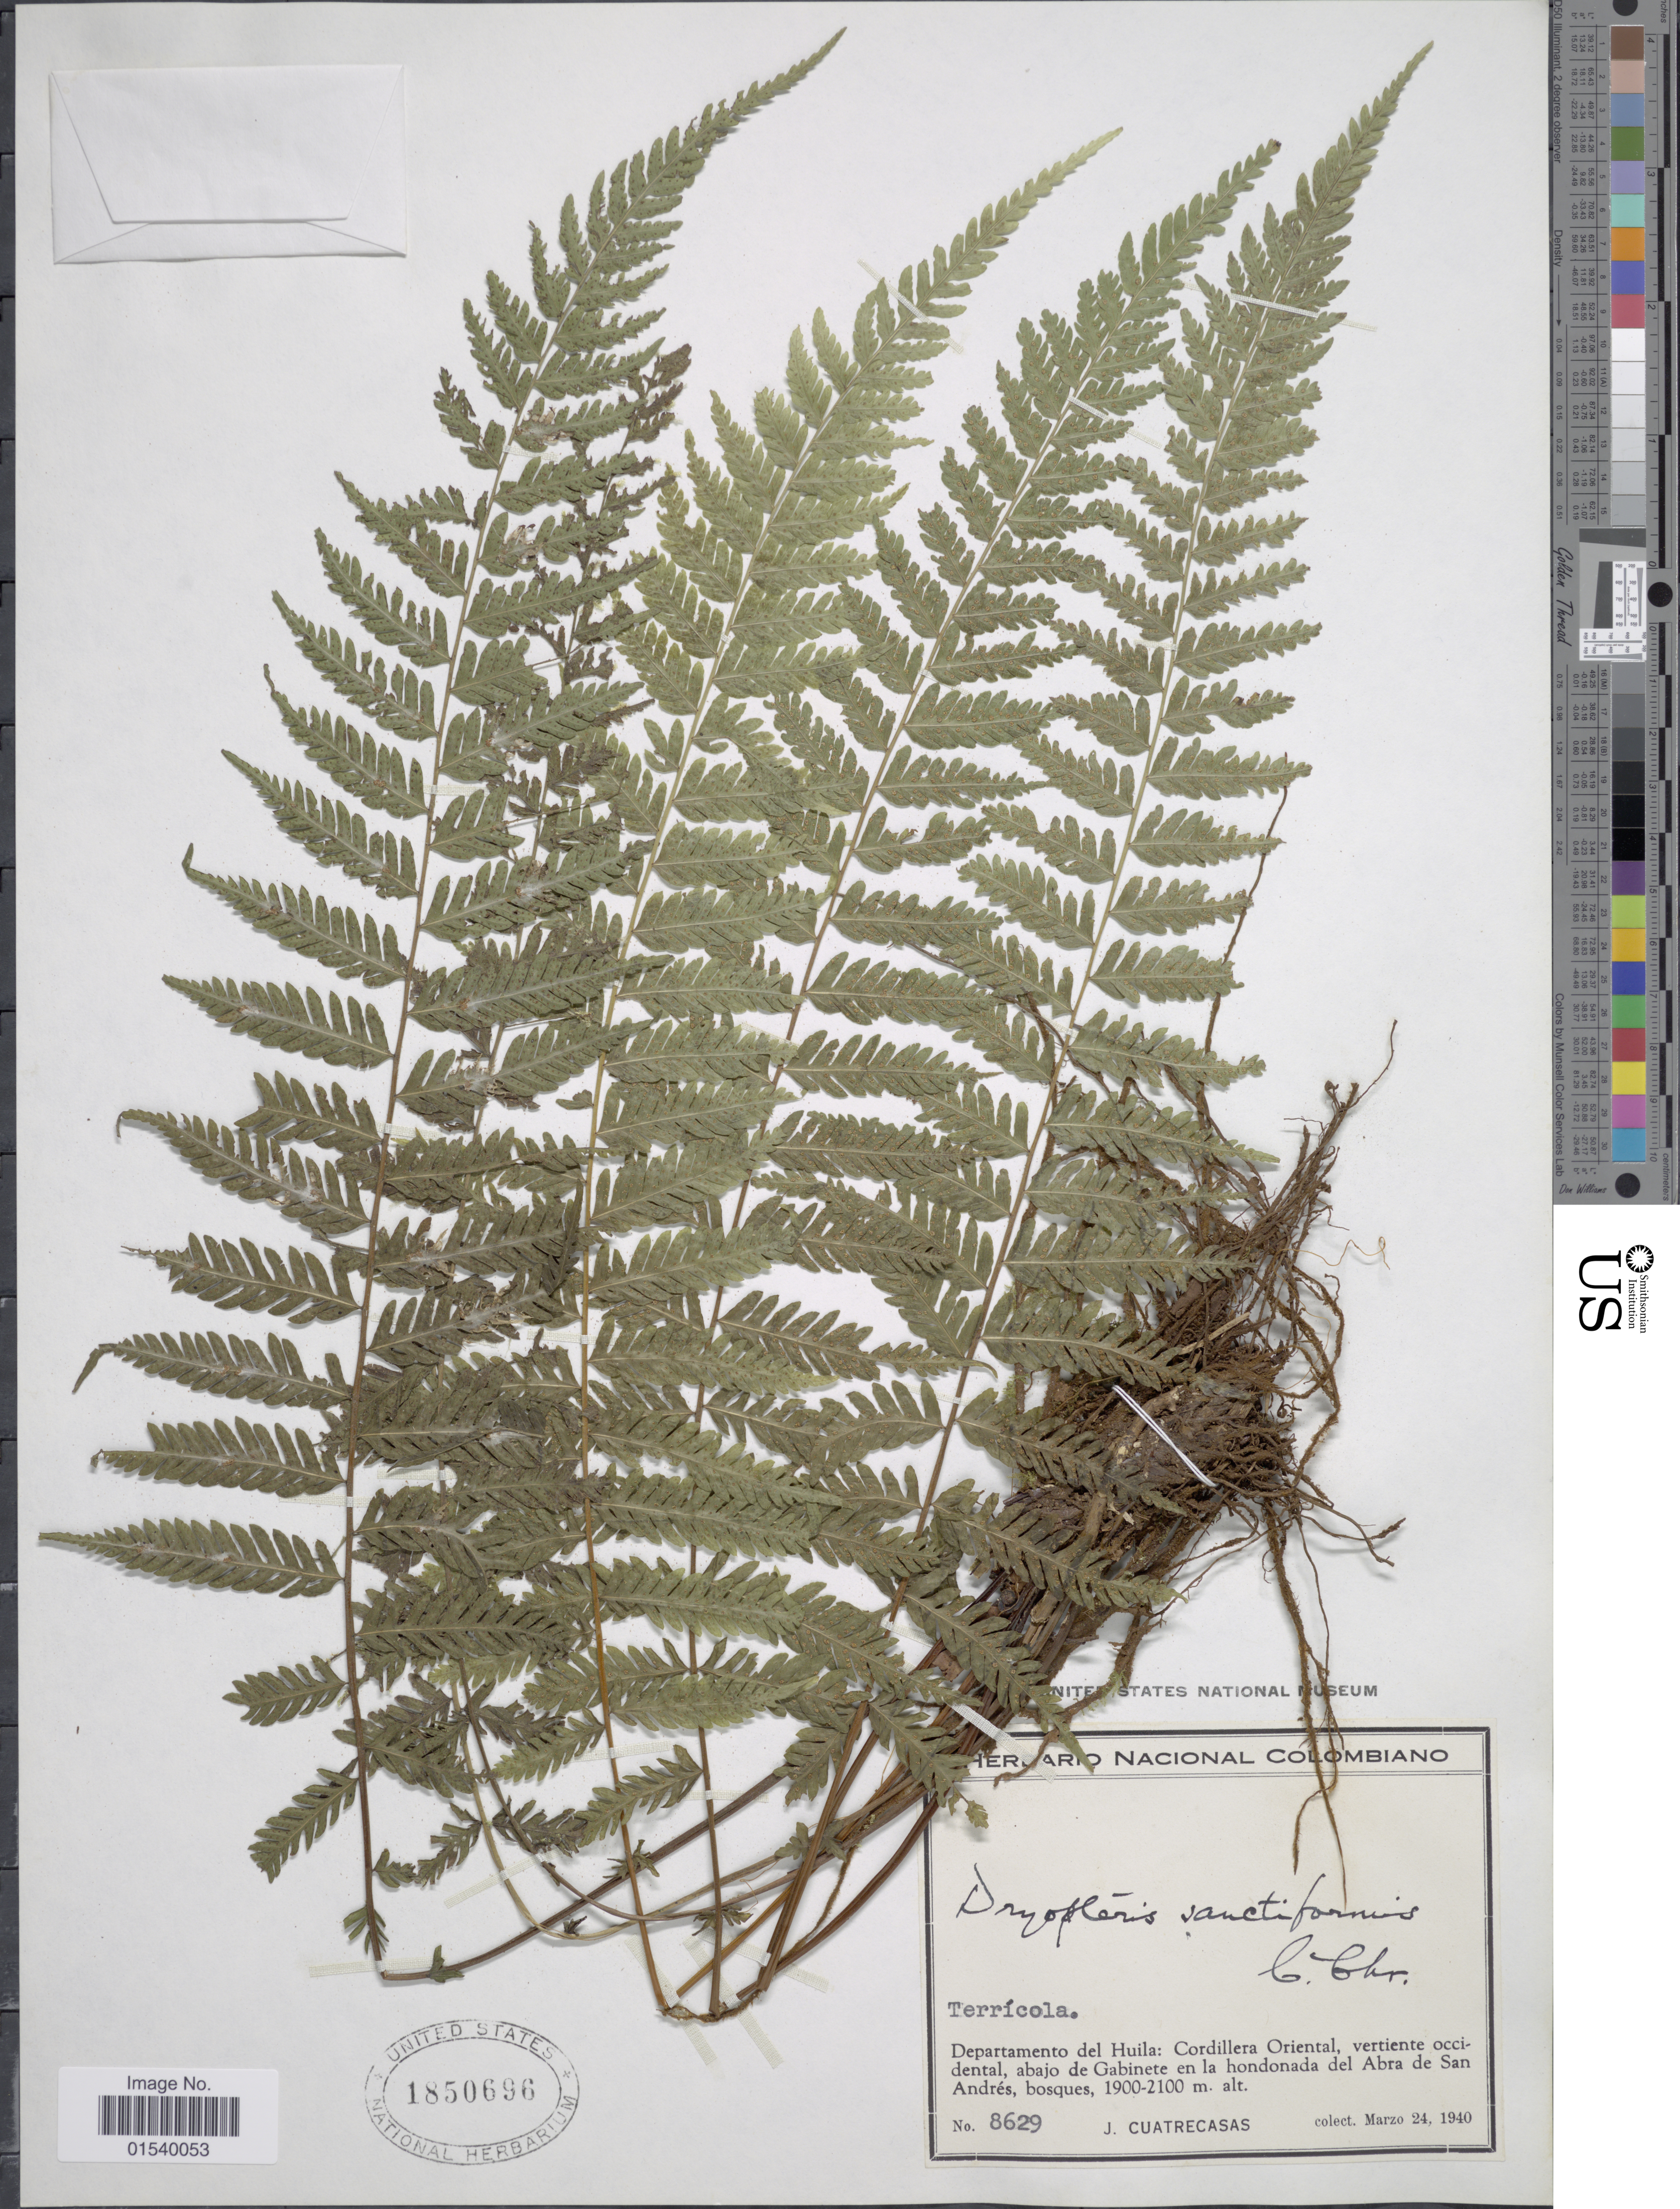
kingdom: Plantae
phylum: Tracheophyta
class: Polypodiopsida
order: Polypodiales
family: Thelypteridaceae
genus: Amauropelta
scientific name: Amauropelta cinerea (Sodiro) comb. nov., ined. 2015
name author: (Sodiro)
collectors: J. Cuatrecasas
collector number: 8629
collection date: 1940-03-24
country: Colombia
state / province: Huila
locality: Departamento del Huila: Cordillera Oriental, vertiente occidental, abajo de Gabinete en la hondonada del Abra de San Andrés, bosques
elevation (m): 1900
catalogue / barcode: US 1850696